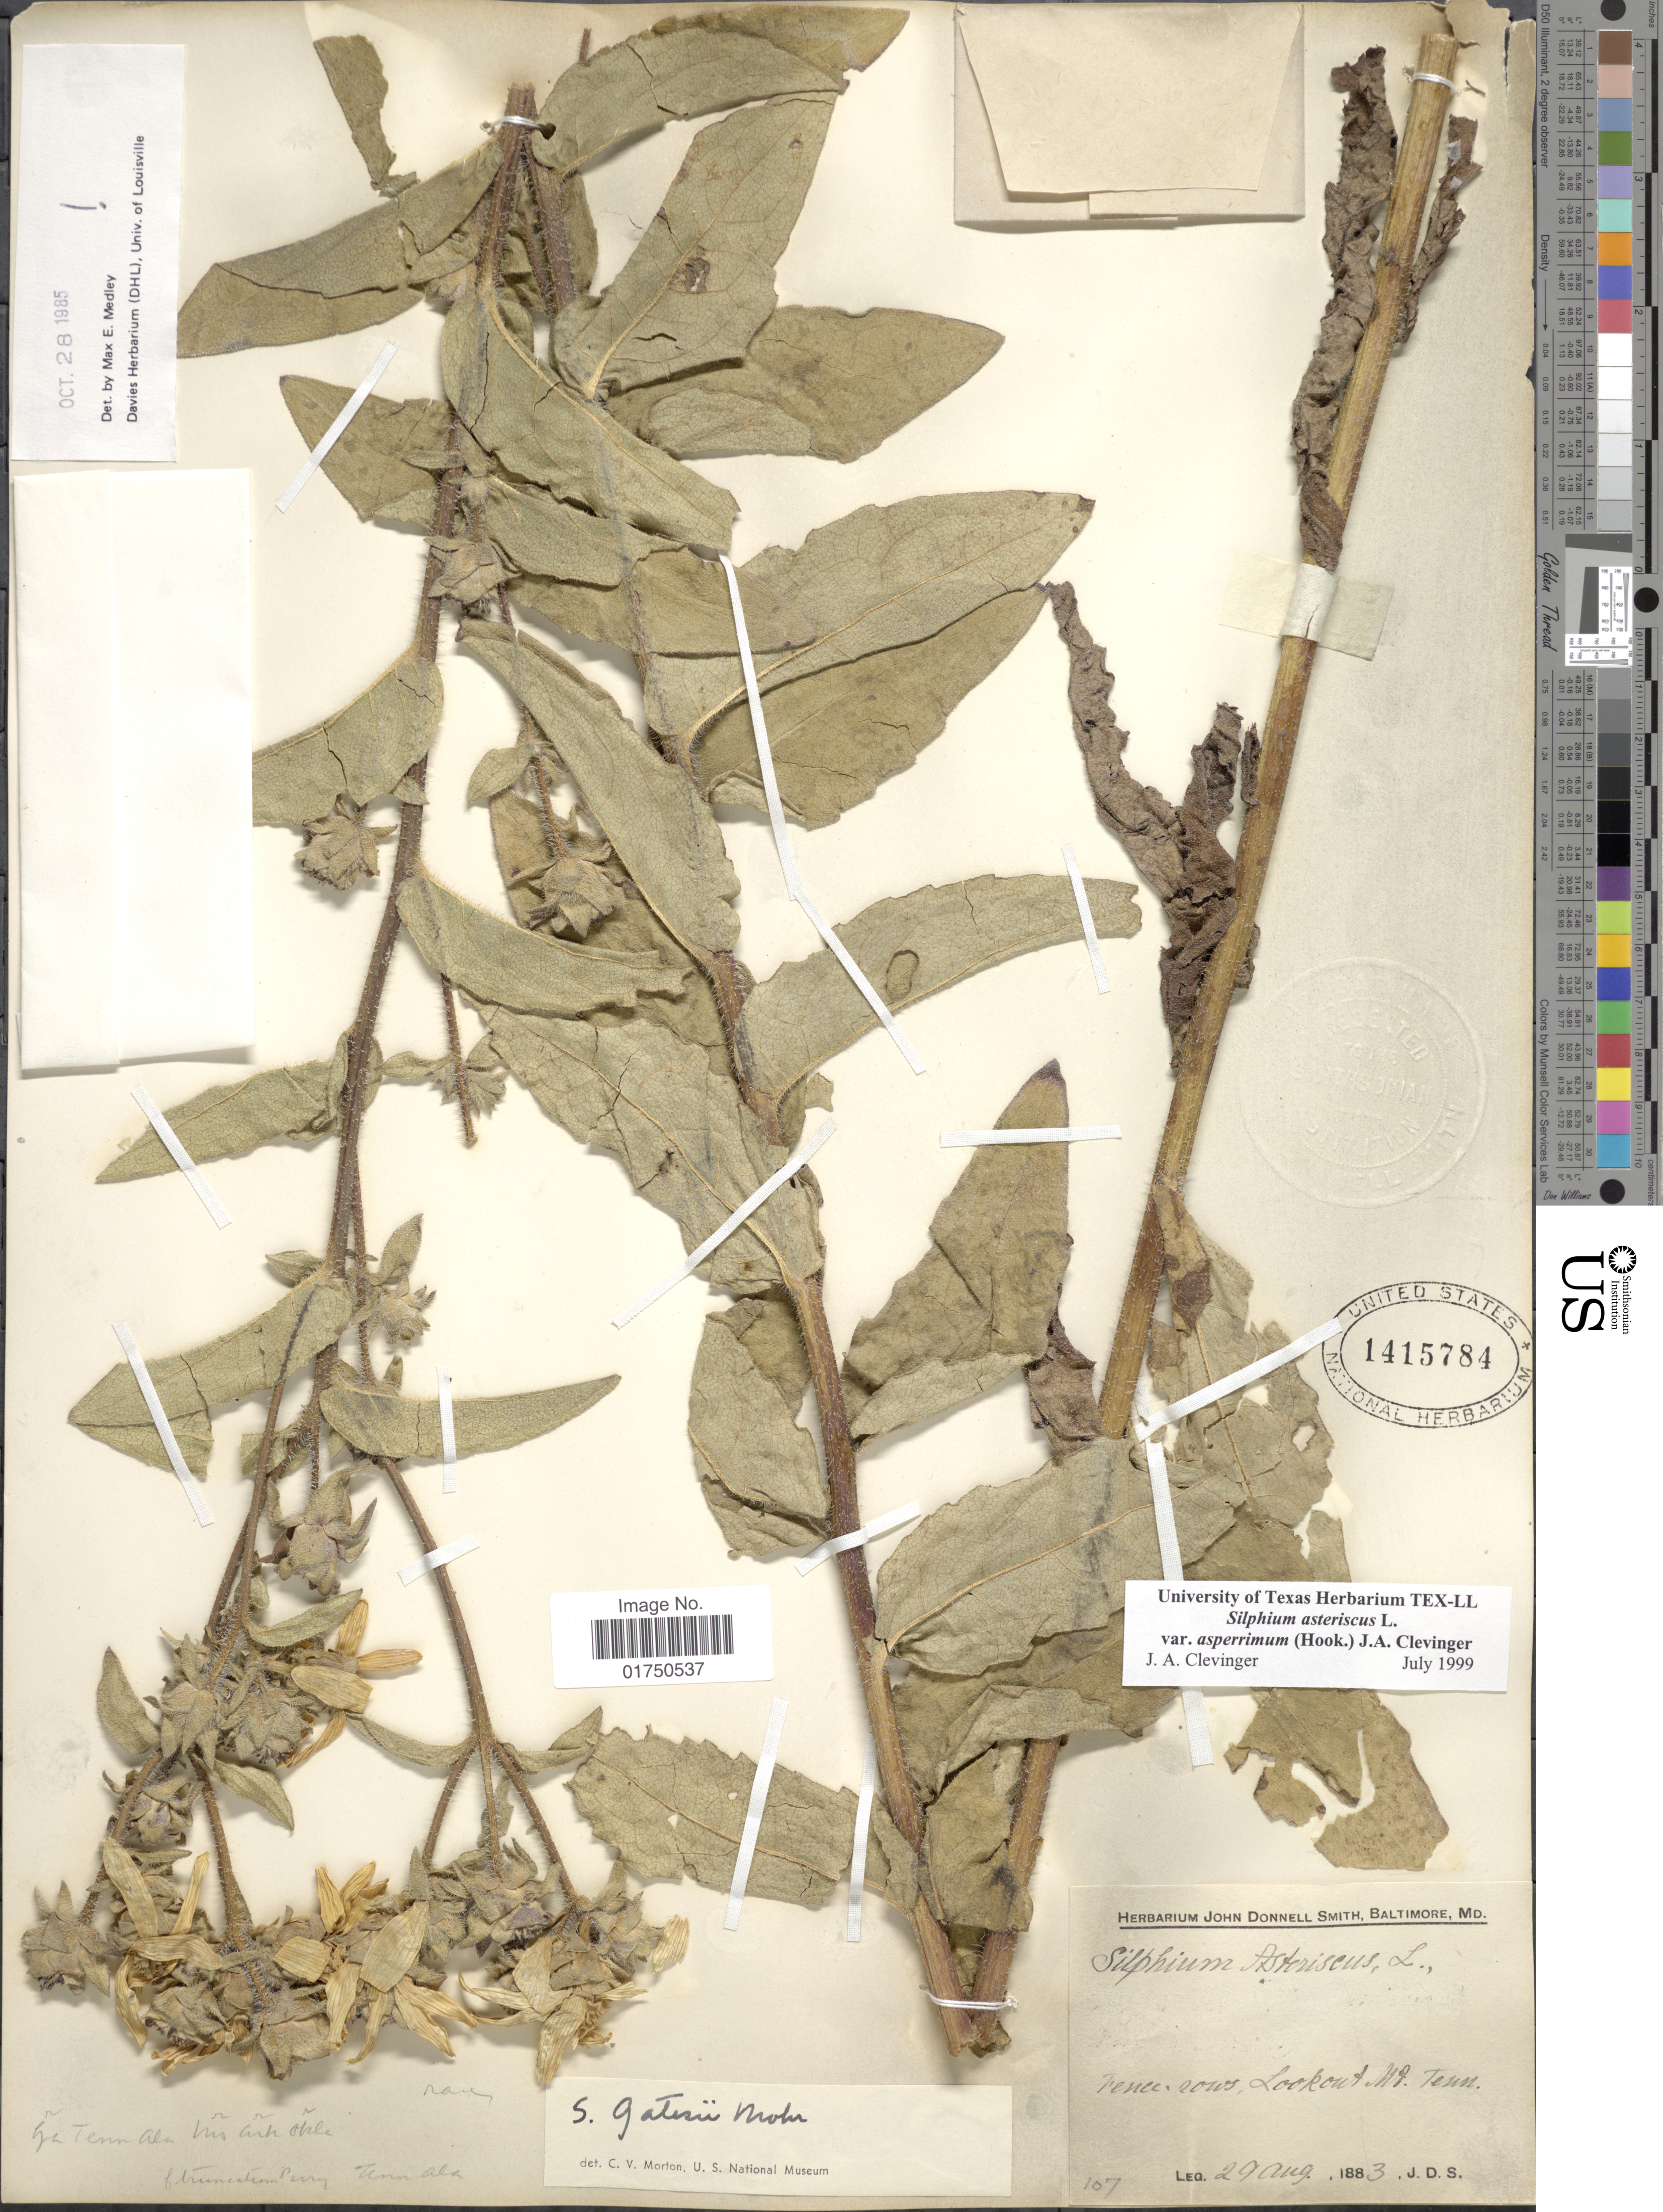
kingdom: Plantae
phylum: Tracheophyta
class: Magnoliopsida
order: Asterales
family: Asteraceae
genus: Silphium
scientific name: Silphium asteriscus var. asperrimum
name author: (Hook.) Clevinger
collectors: J. Donnell Smith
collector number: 167*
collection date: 1883-08-29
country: United States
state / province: Tennessee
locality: Fence-rows, Lookout Mt. Tenn.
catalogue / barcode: US 1415784